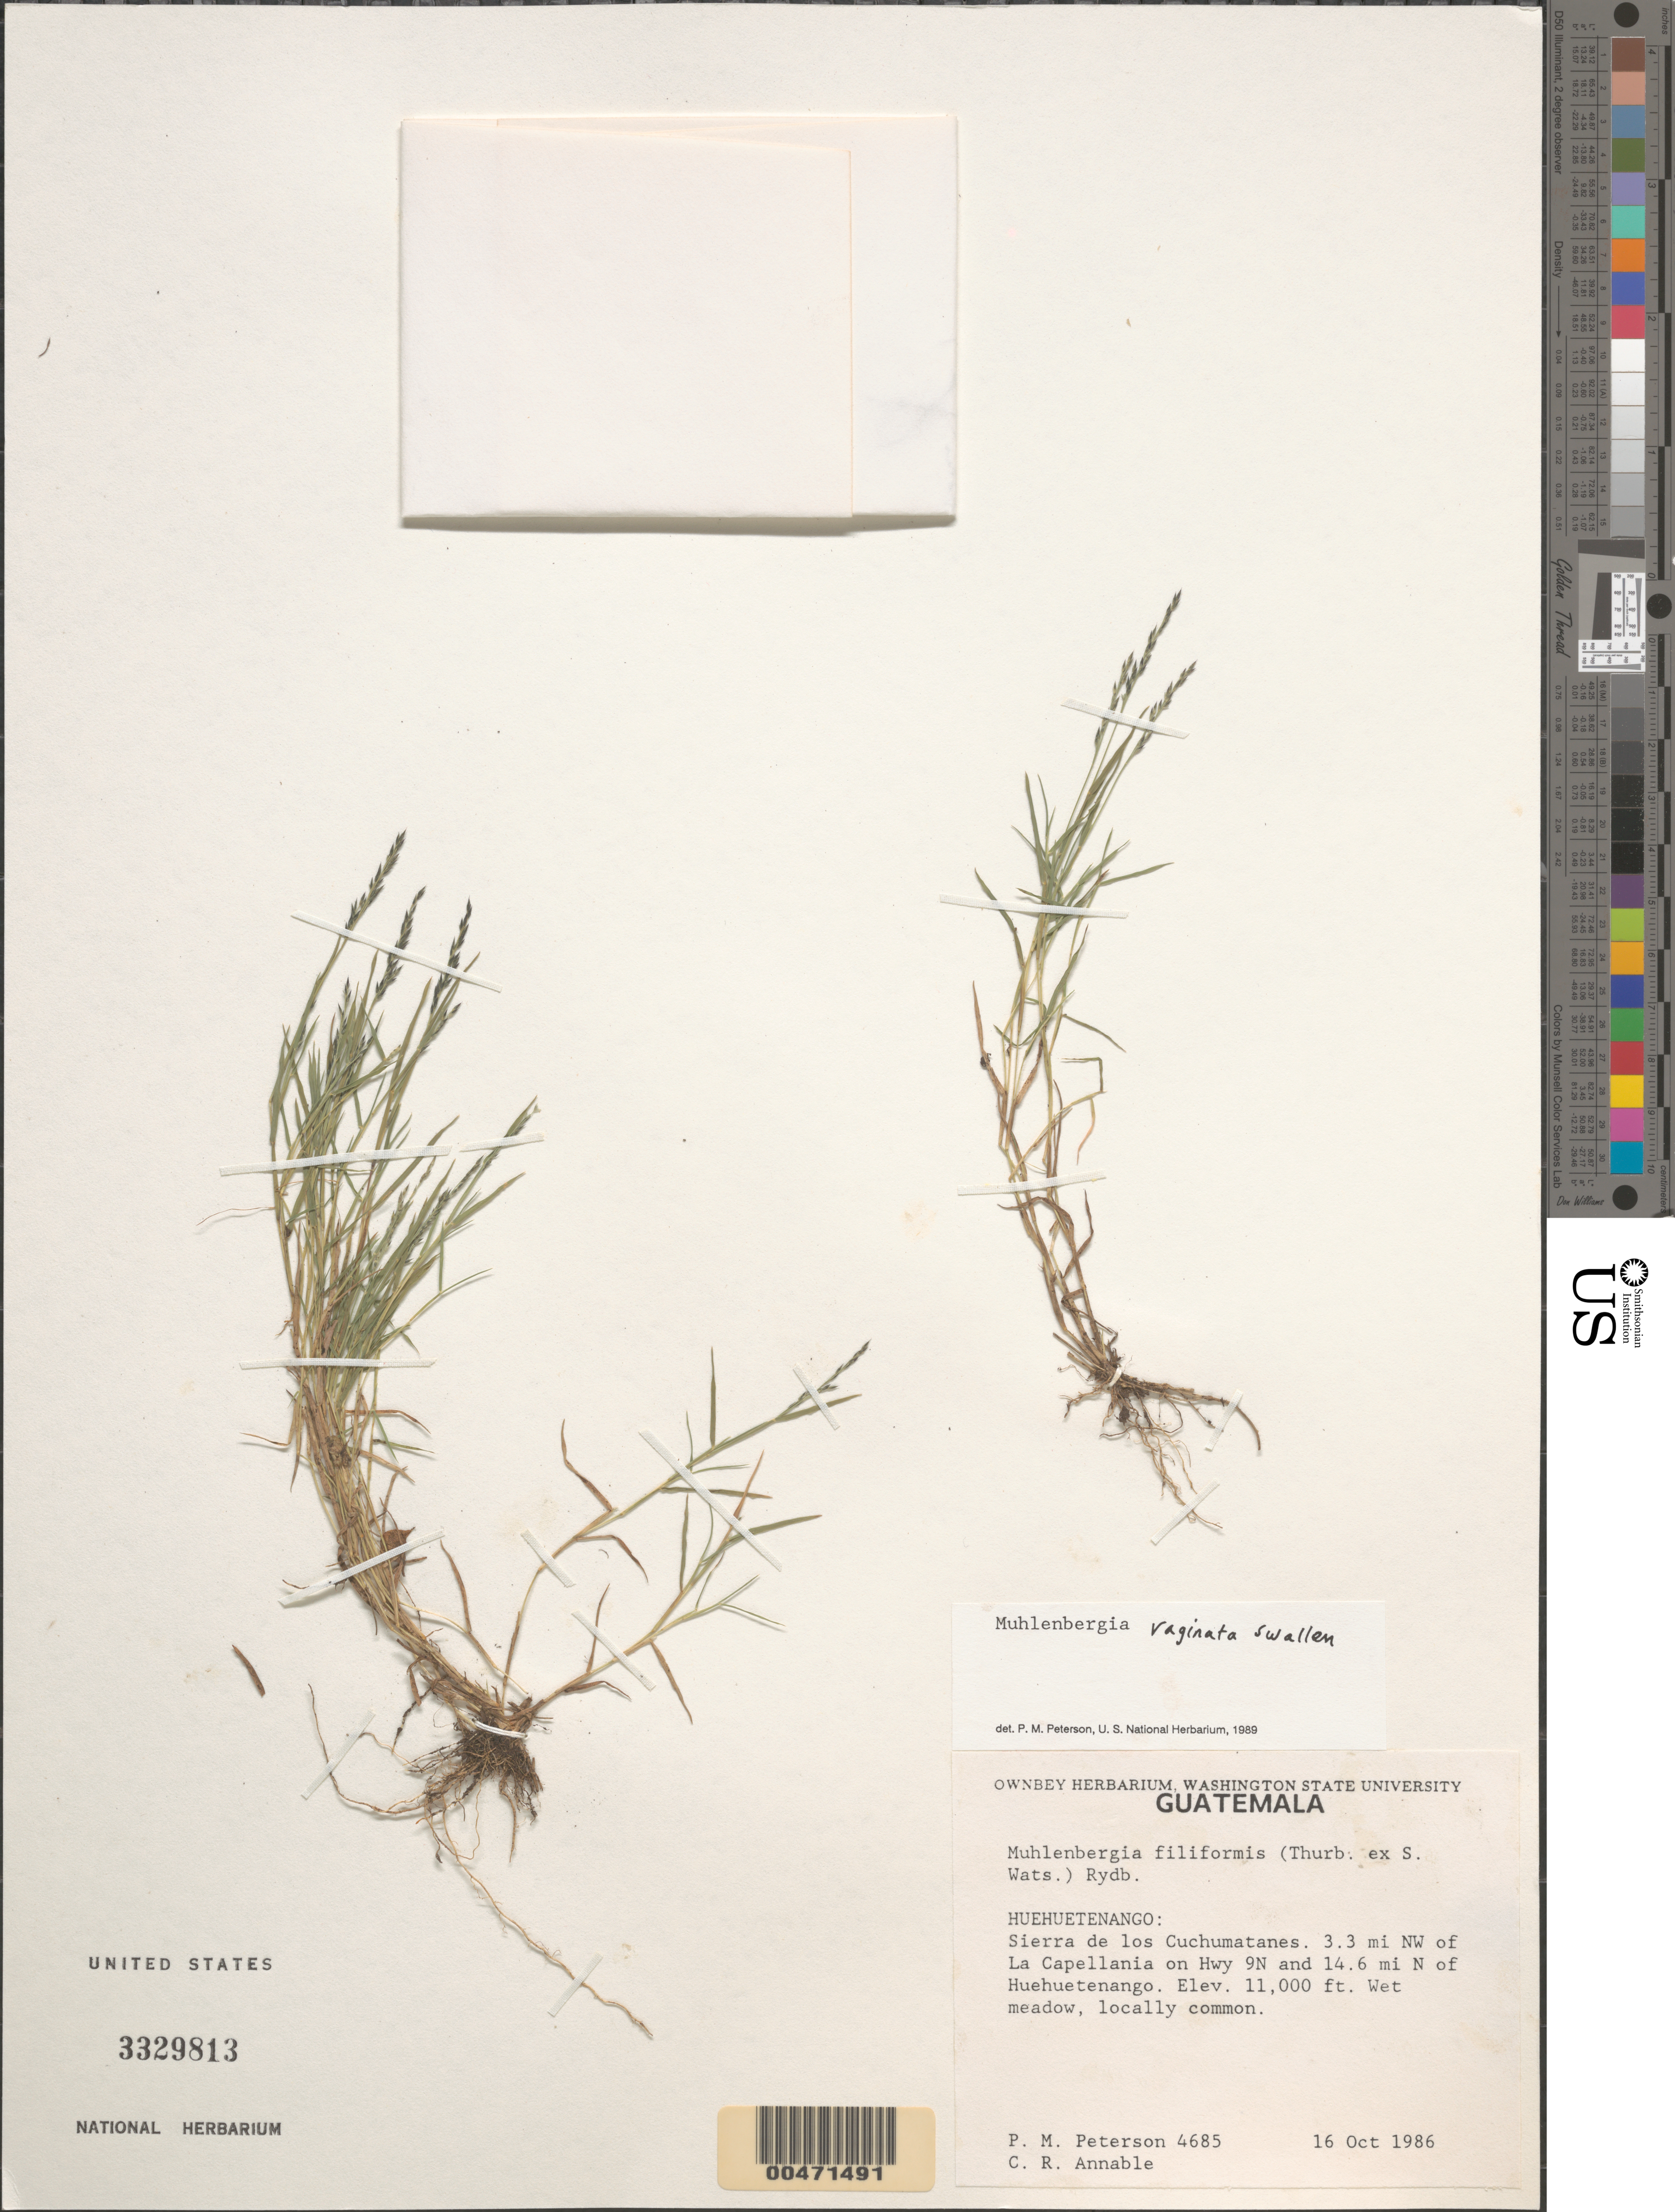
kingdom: Plantae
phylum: Tracheophyta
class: Liliopsida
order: Poales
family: Poaceae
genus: Muhlenbergia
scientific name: Muhlenbergia vaginata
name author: Swallen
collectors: P. M. Peterson & C. R. Annable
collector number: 04685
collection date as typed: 16 Oct 1986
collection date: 1986-10-16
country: Guatemala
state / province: Huehuetenango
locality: Sierra de las Cuchumatanes, 3.3 miles NW of La Capellania on Hwy 9N and 14.6 miles N of Huehuetenango.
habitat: Wet meadow.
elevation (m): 3353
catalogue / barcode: US 3329813